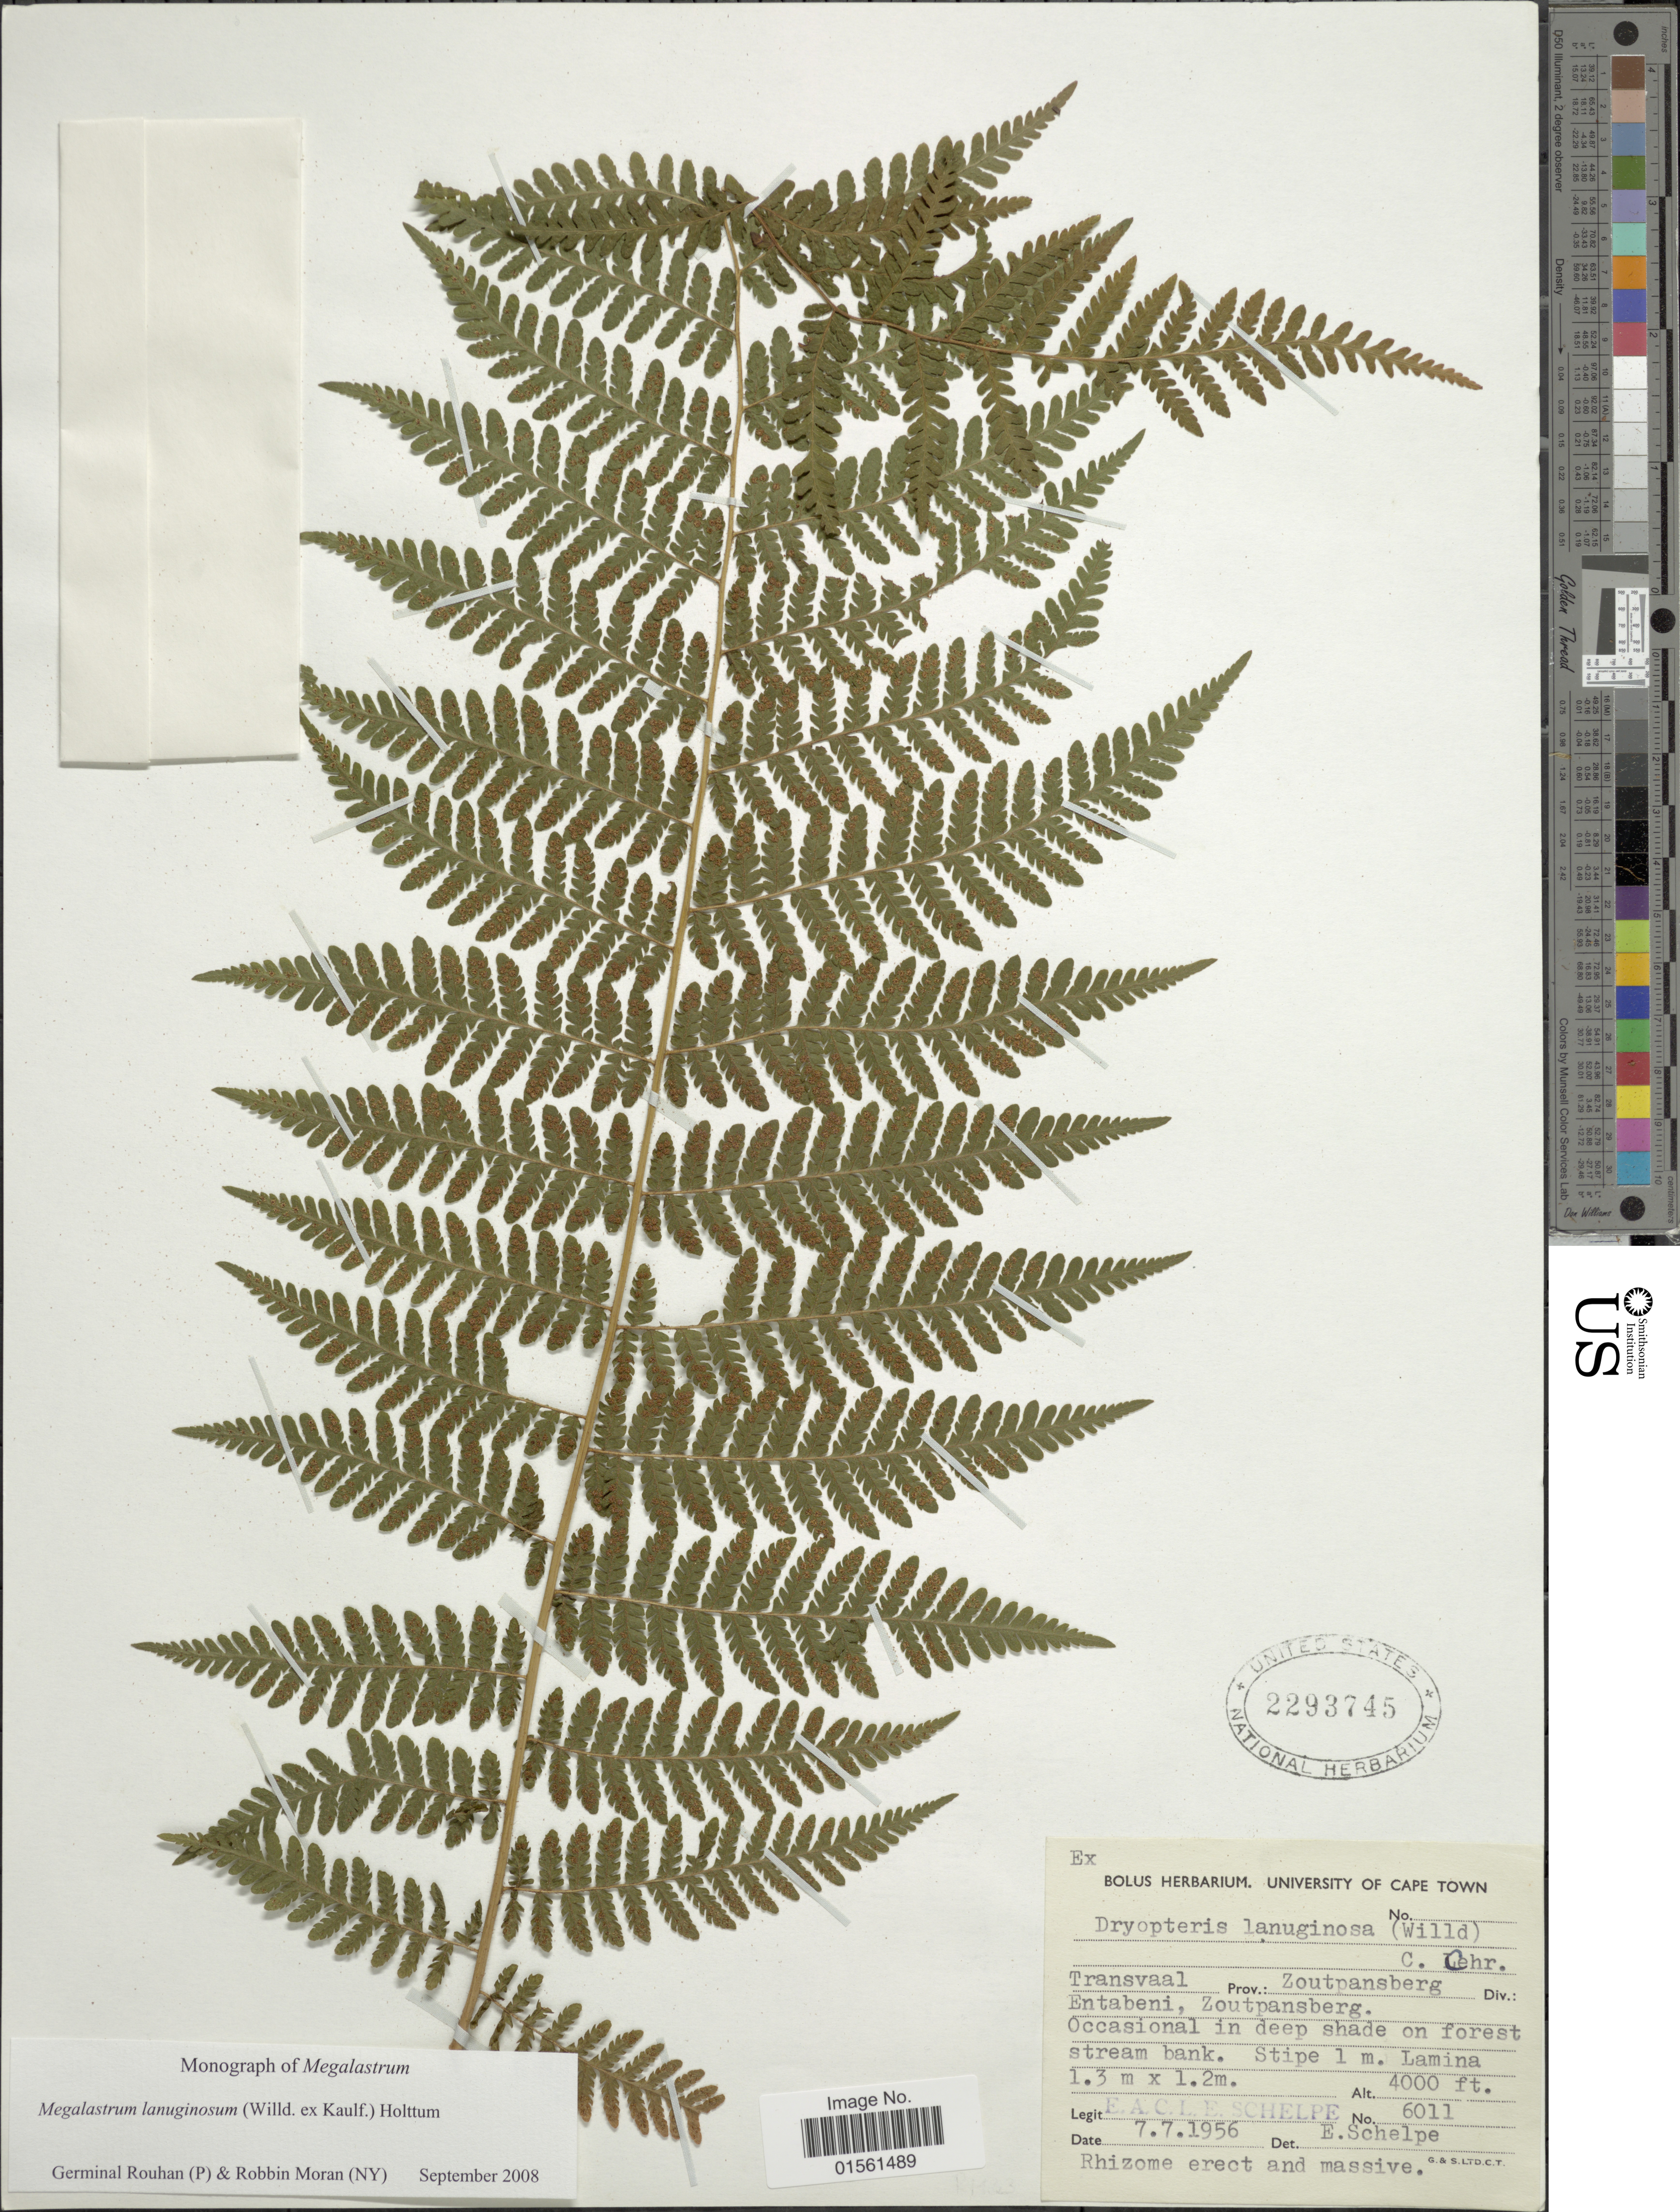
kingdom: Plantae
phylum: Tracheophyta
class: Polypodiopsida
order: Polypodiales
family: Dryopteridaceae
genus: Megalastrum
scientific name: Megalastrum lanuginosum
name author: (Kaulf.) Holttum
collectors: E. A. C. L. E. Schelpe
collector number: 6011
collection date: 1956-07-07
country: South Africa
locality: Traansval, Prov.: Zoutpansberg, Entabeni, Zoutpansberg.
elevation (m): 1219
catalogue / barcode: US 2293745